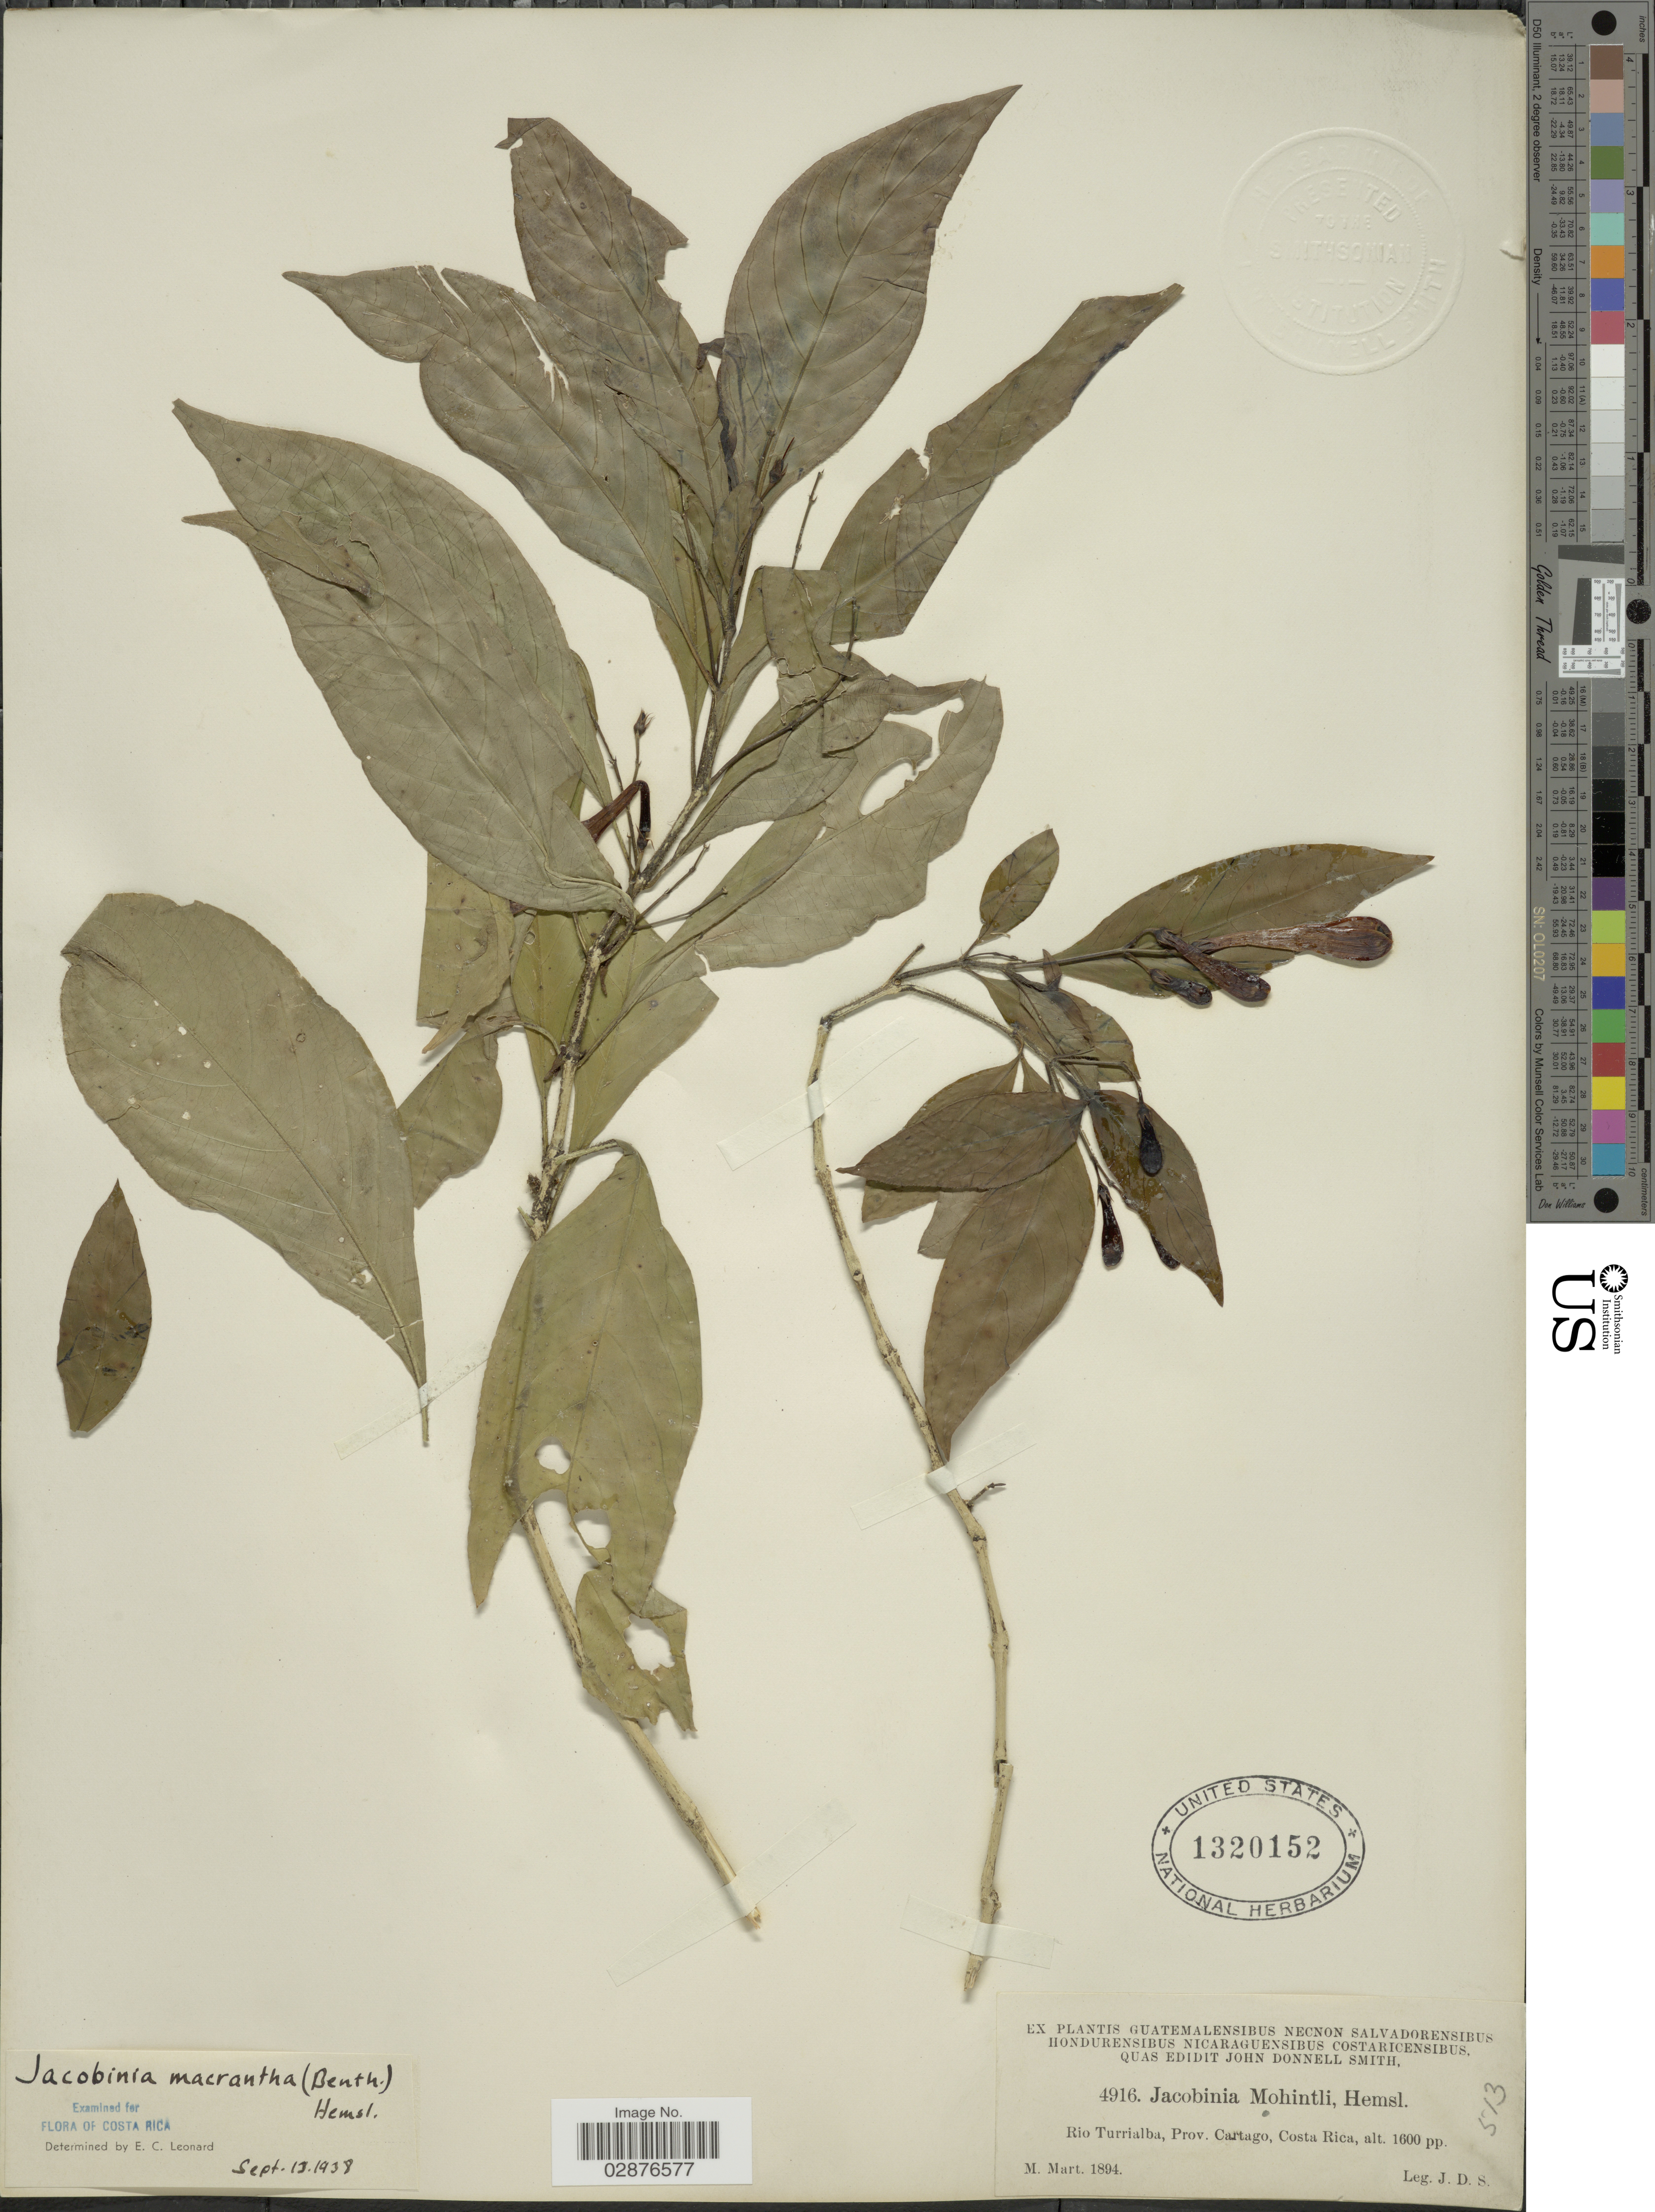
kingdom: Plantae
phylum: Tracheophyta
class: Magnoliopsida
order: Lamiales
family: Acanthaceae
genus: Justicia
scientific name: Justicia macrantha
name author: Benth.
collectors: J. Donnell Smith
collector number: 4916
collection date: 1894-03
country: Costa Rica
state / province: Cartago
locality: Rio Turrialba.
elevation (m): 488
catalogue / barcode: US 1320152